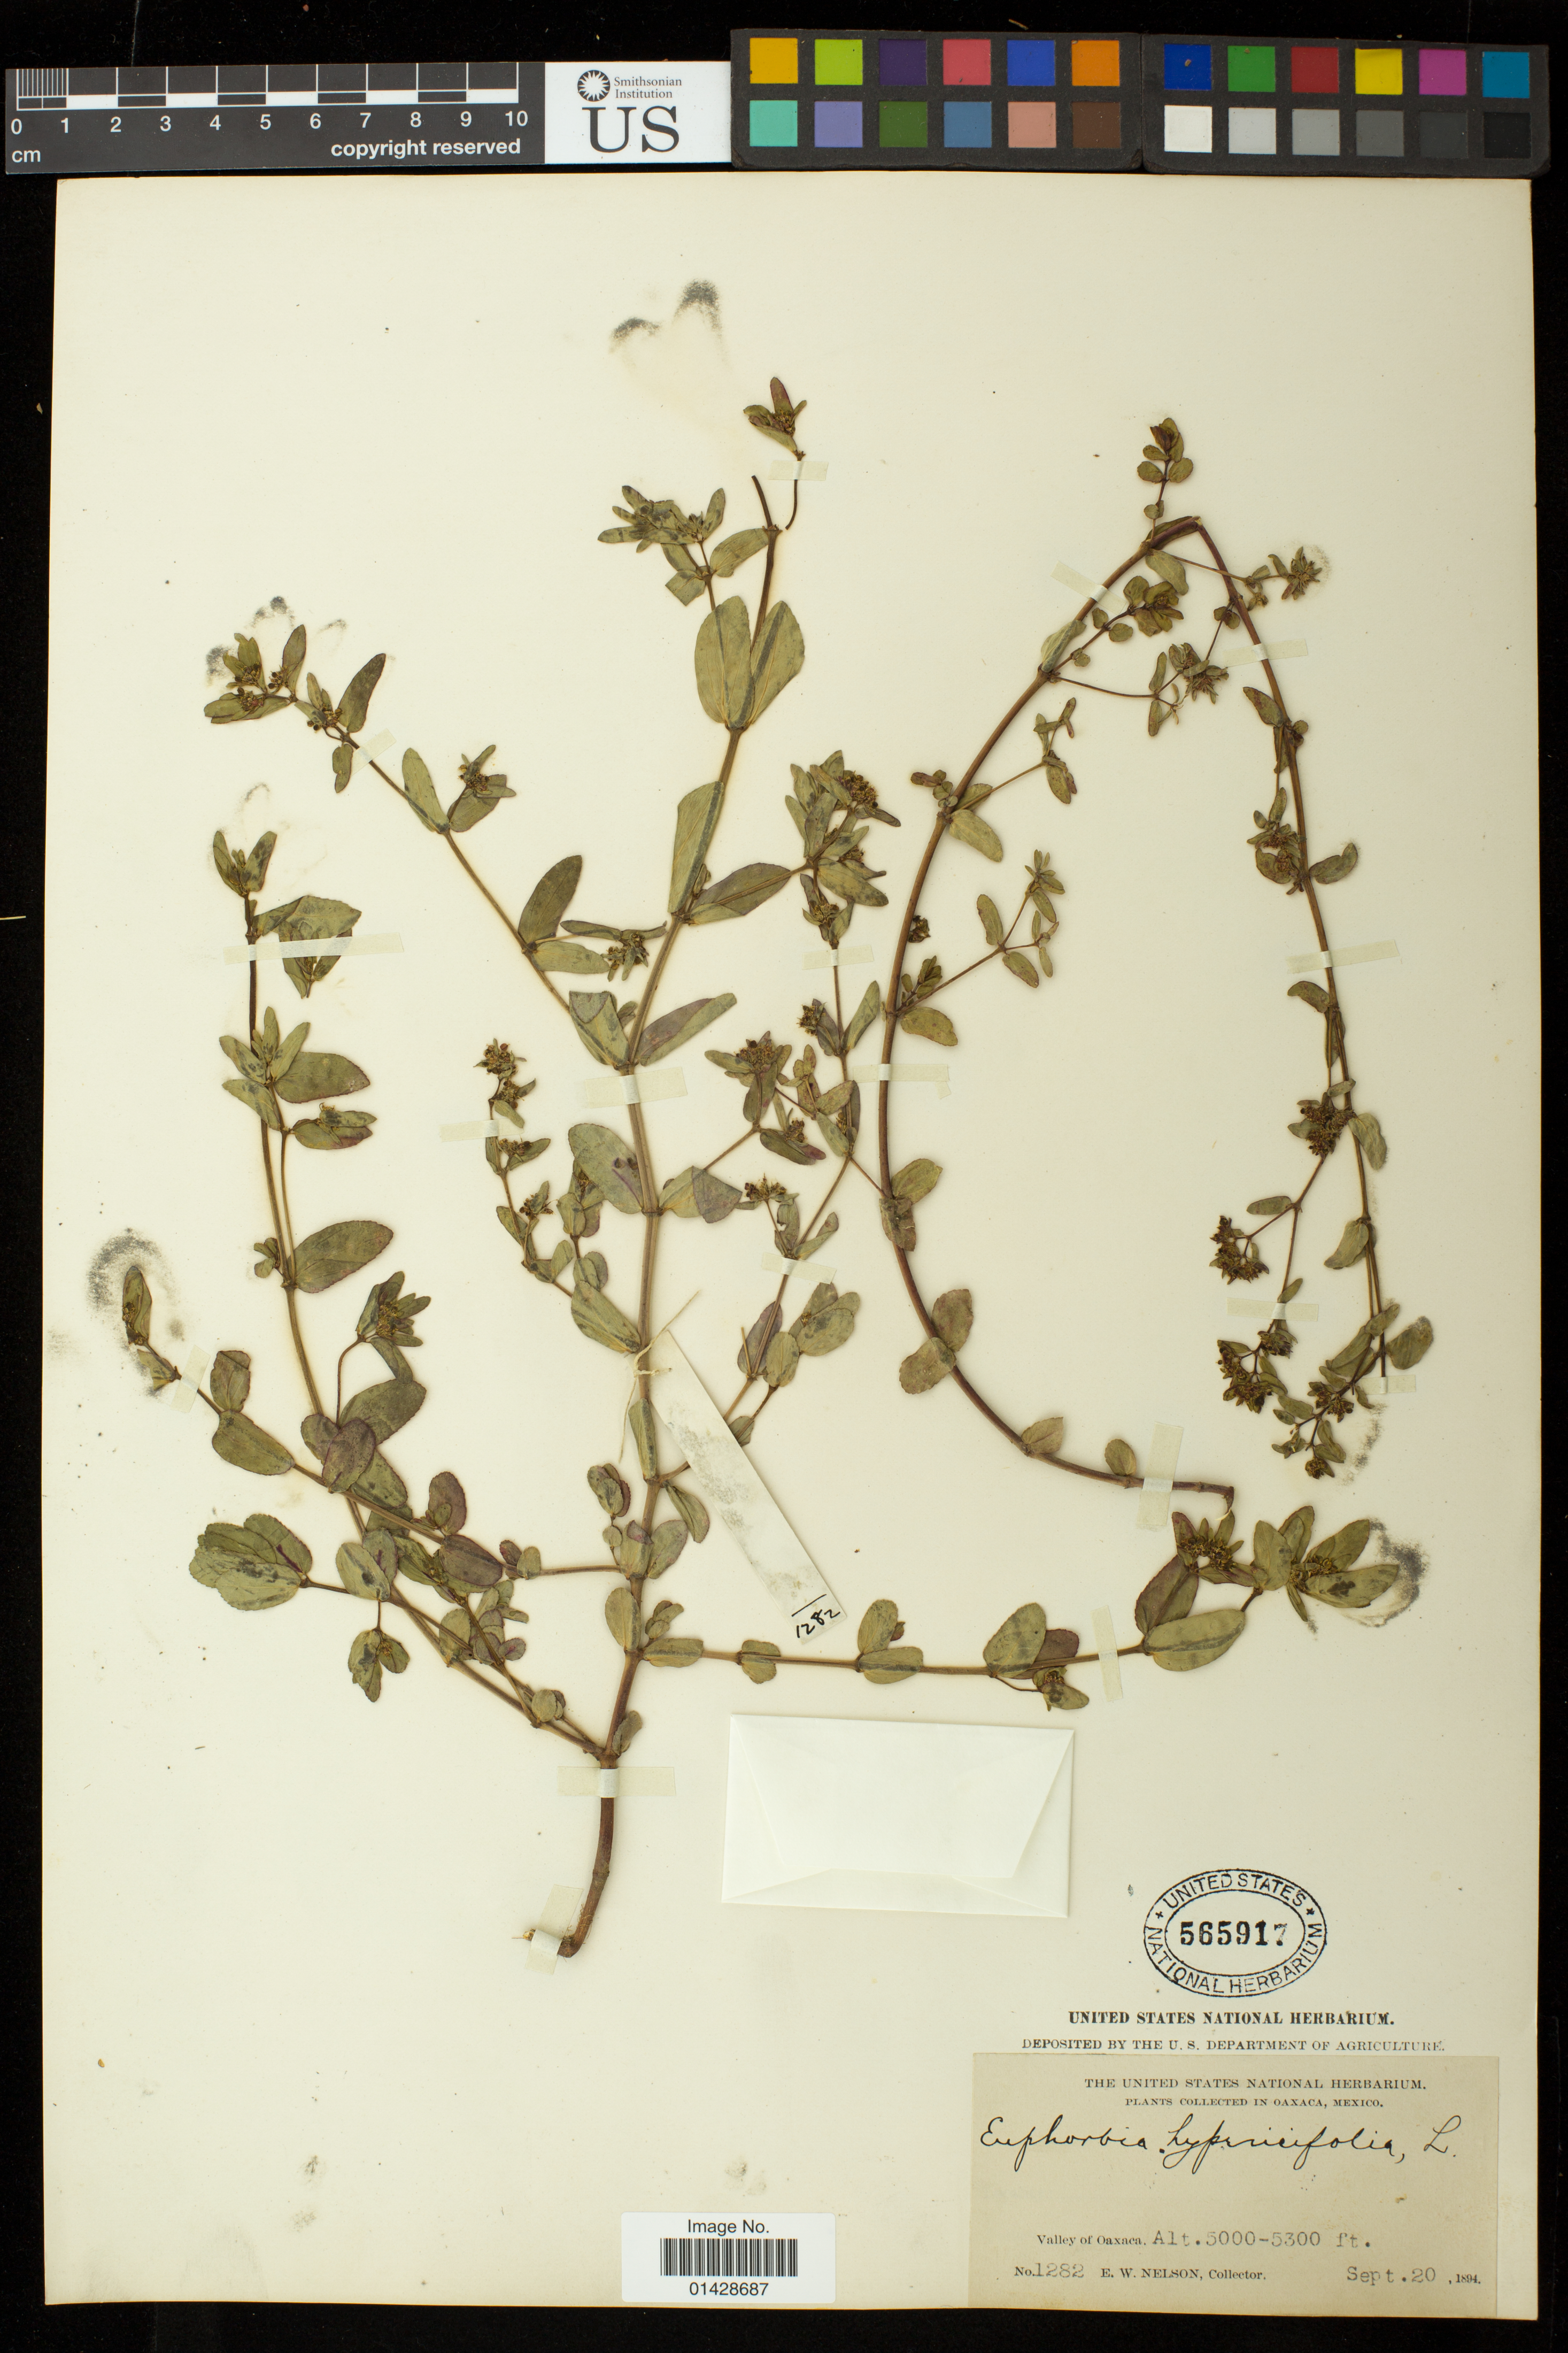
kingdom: Plantae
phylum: Tracheophyta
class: Magnoliopsida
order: Malpighiales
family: Euphorbiaceae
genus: Euphorbia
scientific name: Euphorbia nutans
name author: Lag.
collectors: E. W. Nelson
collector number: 1282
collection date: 1894-09-20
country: Mexico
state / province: Oaxaca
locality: Valley of Oaxaca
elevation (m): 1524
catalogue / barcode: US 565917